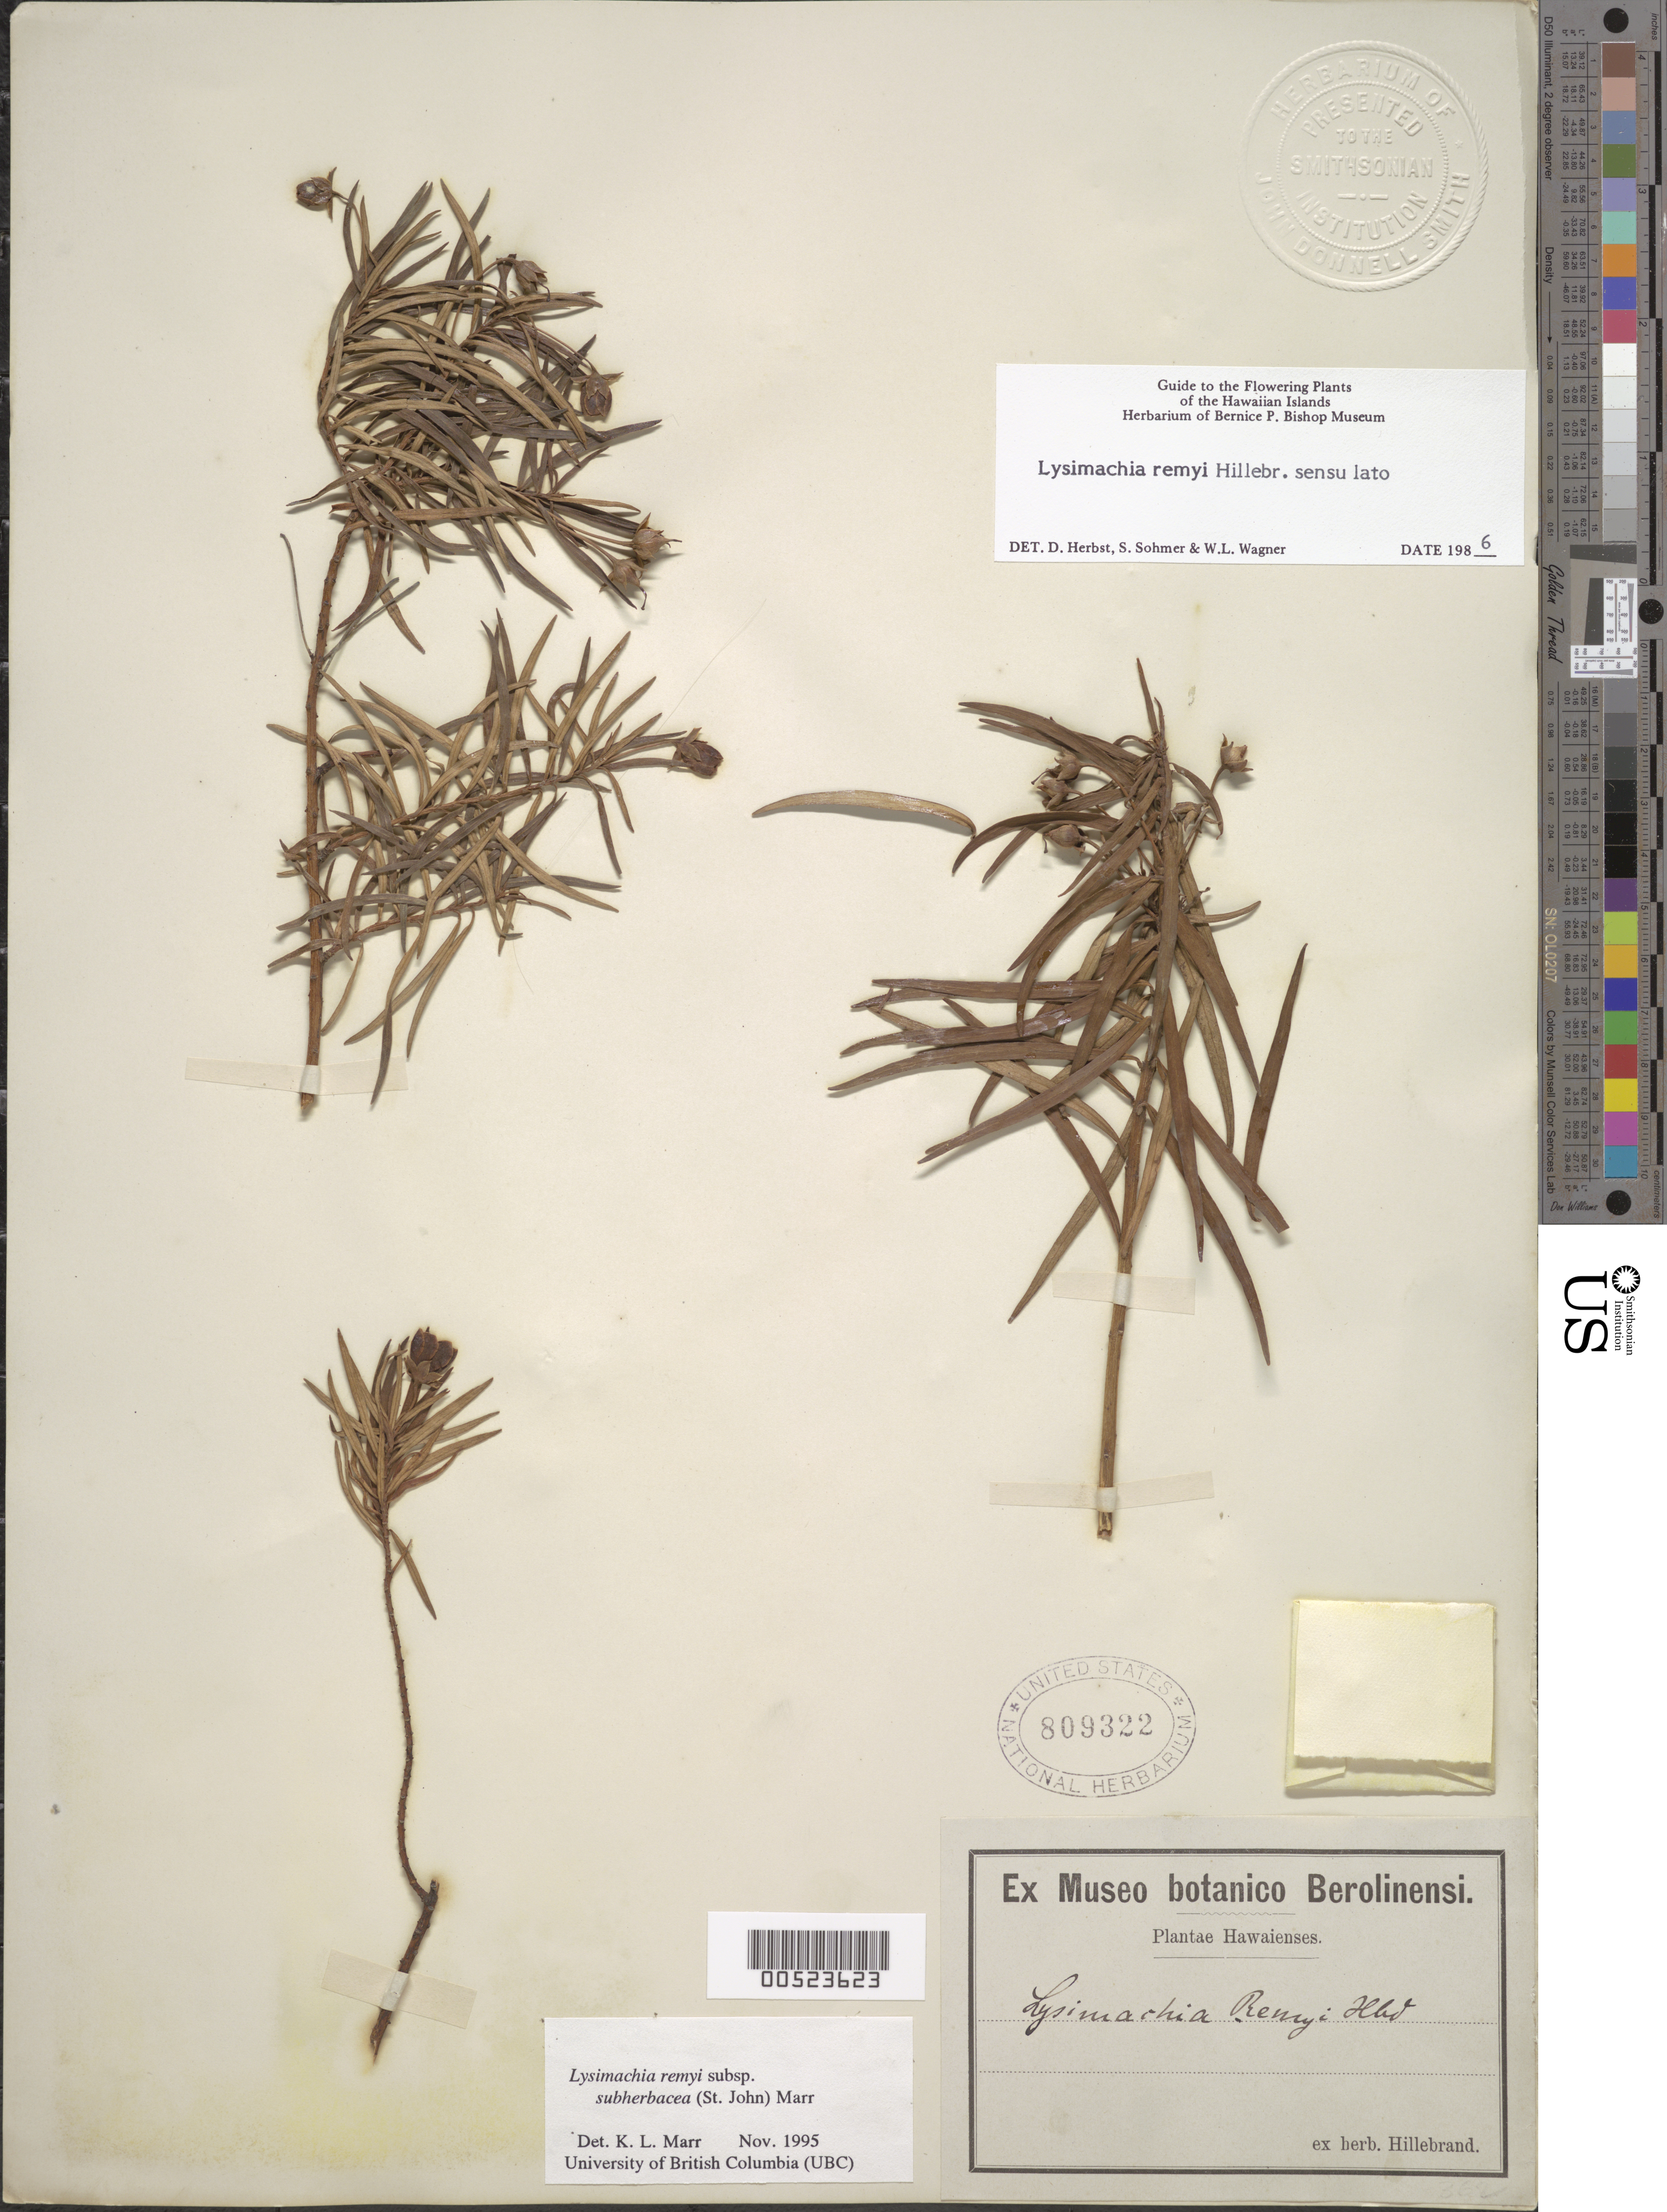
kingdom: Plantae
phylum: Tracheophyta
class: Magnoliopsida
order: Ericales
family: Primulaceae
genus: Lysimachia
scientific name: Lysimachia remyi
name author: Hillebr.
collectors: W. Hillebrand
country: United States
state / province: Hawaii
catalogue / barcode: US 809322